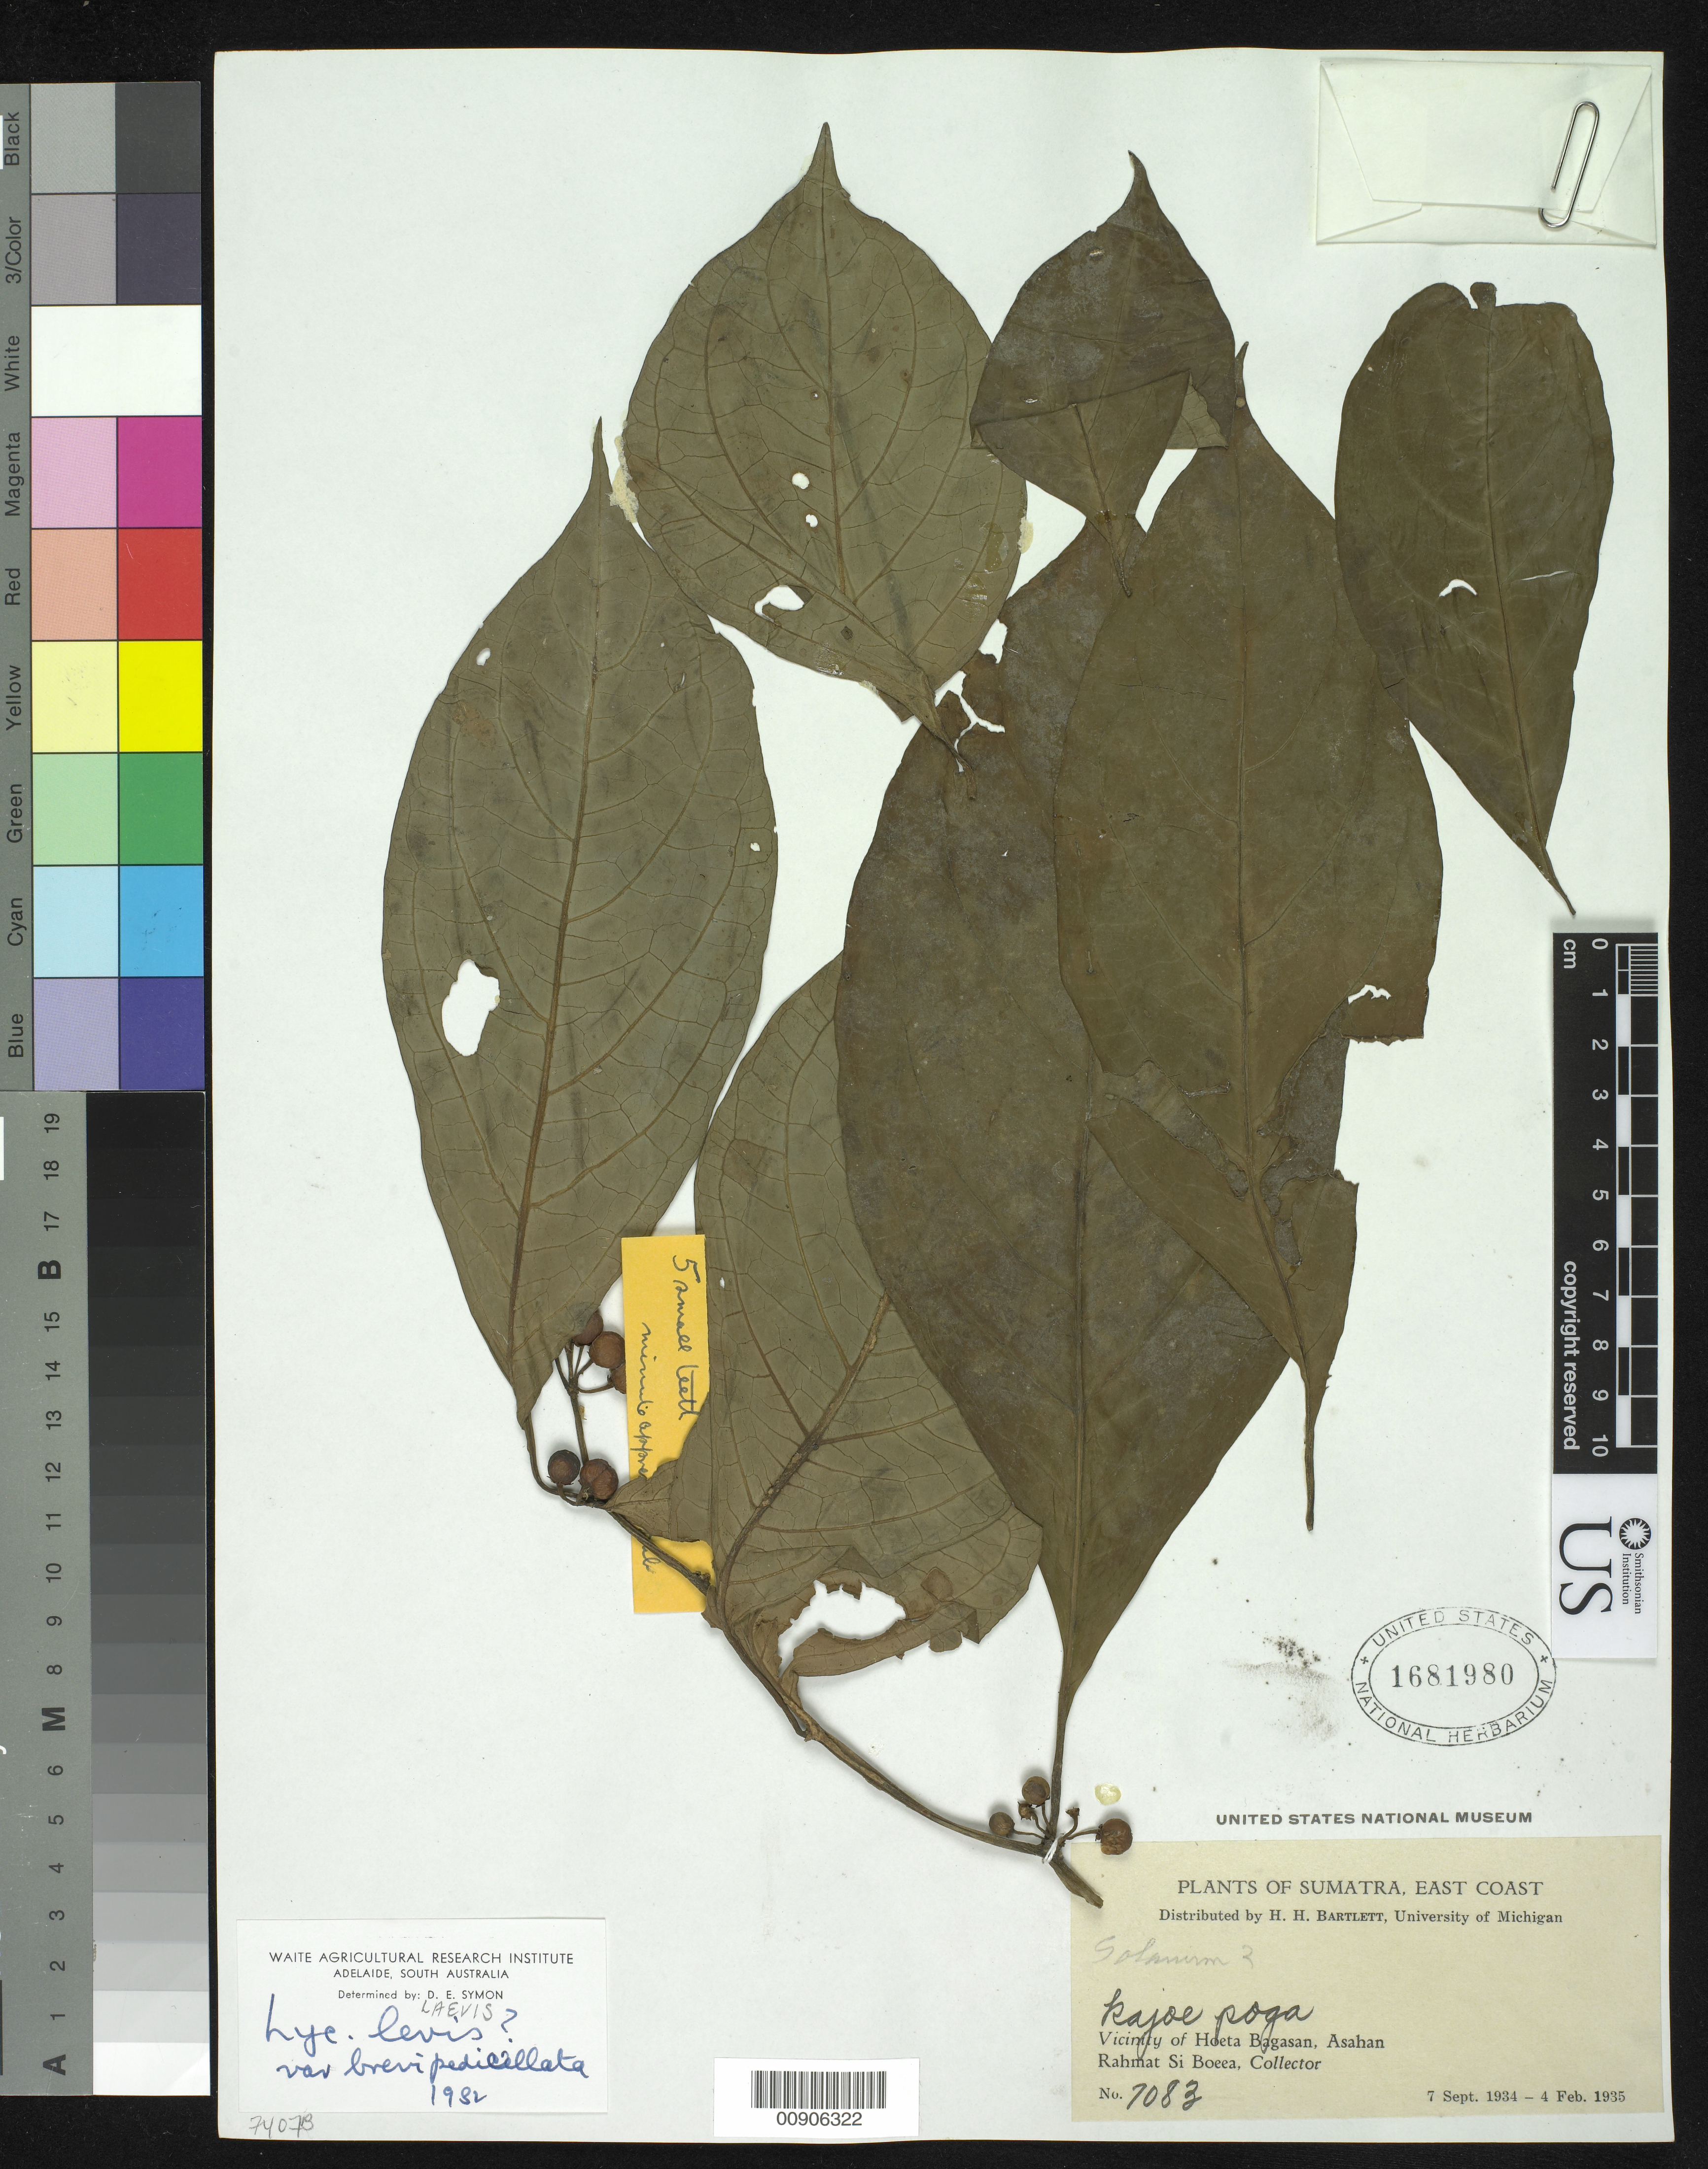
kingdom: Plantae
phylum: Tracheophyta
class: Magnoliopsida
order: Solanales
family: Solanaceae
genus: Lycianthes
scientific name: Lycianthes laevis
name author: (Dunal) Bitter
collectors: Rahmat Si Boeea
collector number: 7083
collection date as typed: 07 Sep 1934 to 04 Feb 1935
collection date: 1934-09-07/1935-02-04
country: Indonesia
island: Sumatra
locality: Vicinity of Hoeta Bagasan, Asahan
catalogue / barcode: US 1681980